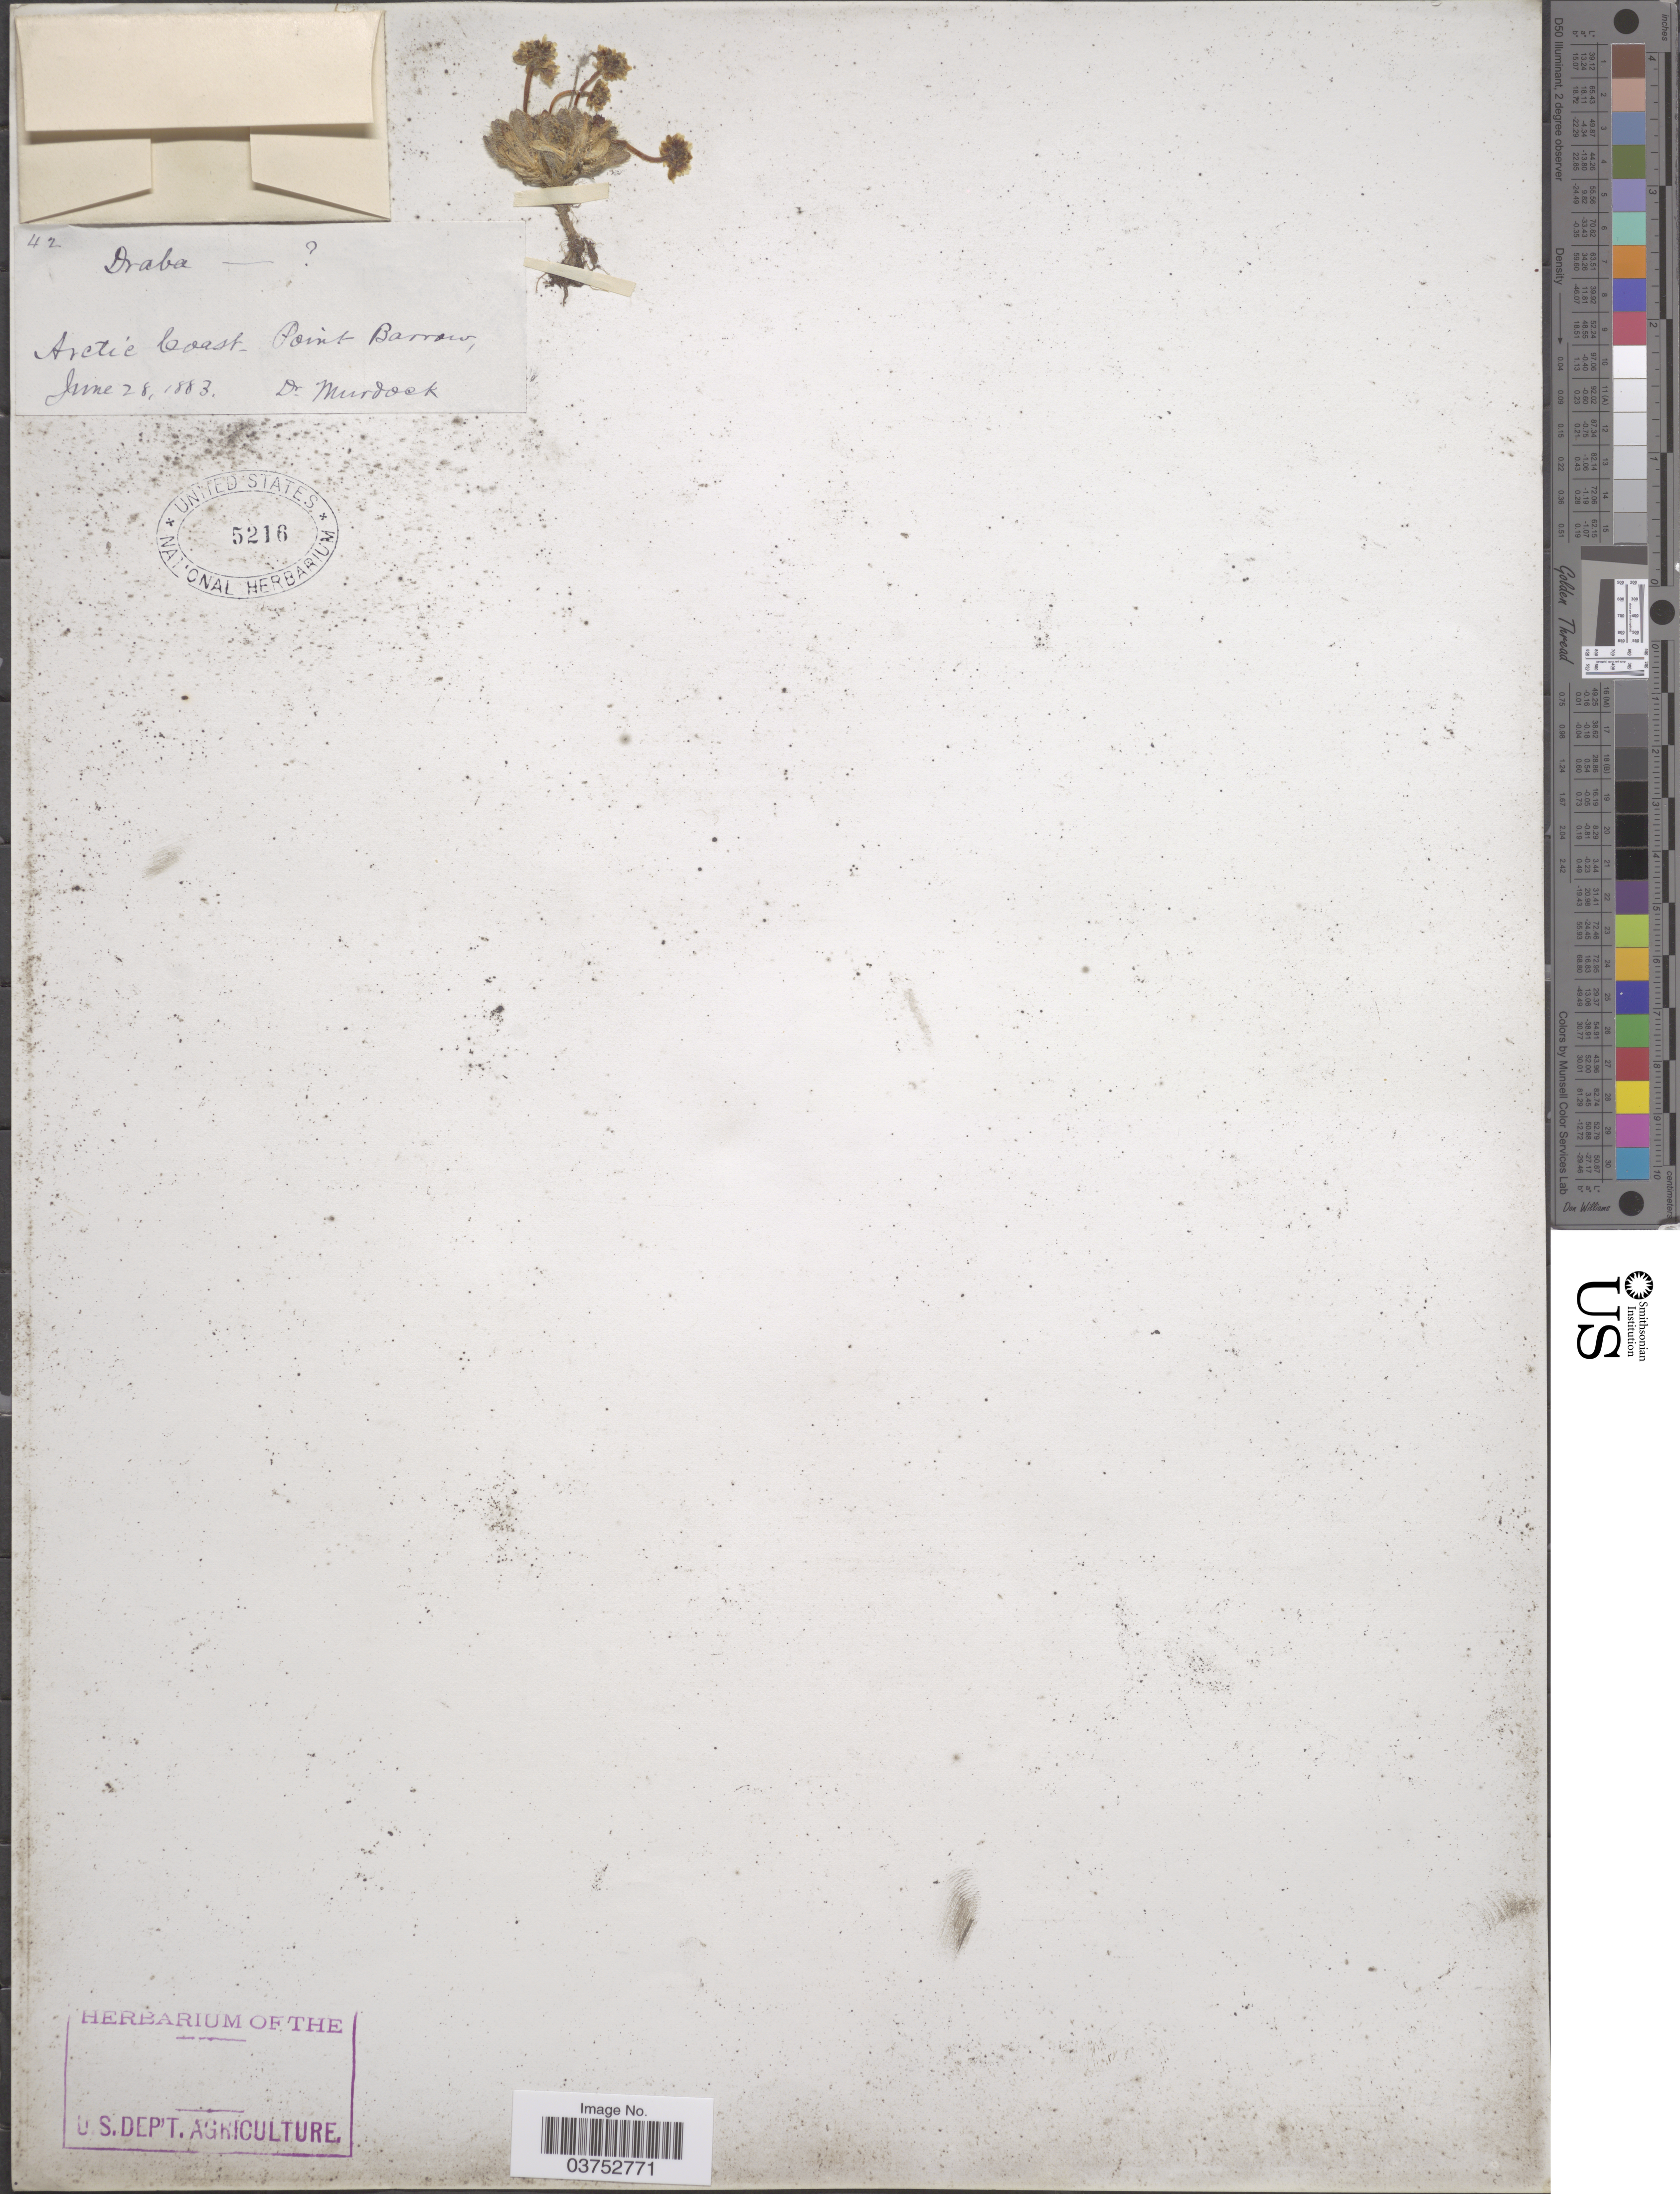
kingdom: Plantae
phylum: Tracheophyta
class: Magnoliopsida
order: Brassicales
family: Brassicaceae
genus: Draba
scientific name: Draba sp.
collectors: -. Murdock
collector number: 42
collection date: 1883-06-28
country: United States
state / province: Alaska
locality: Arctic Coast, Point Barrow.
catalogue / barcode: US 5216